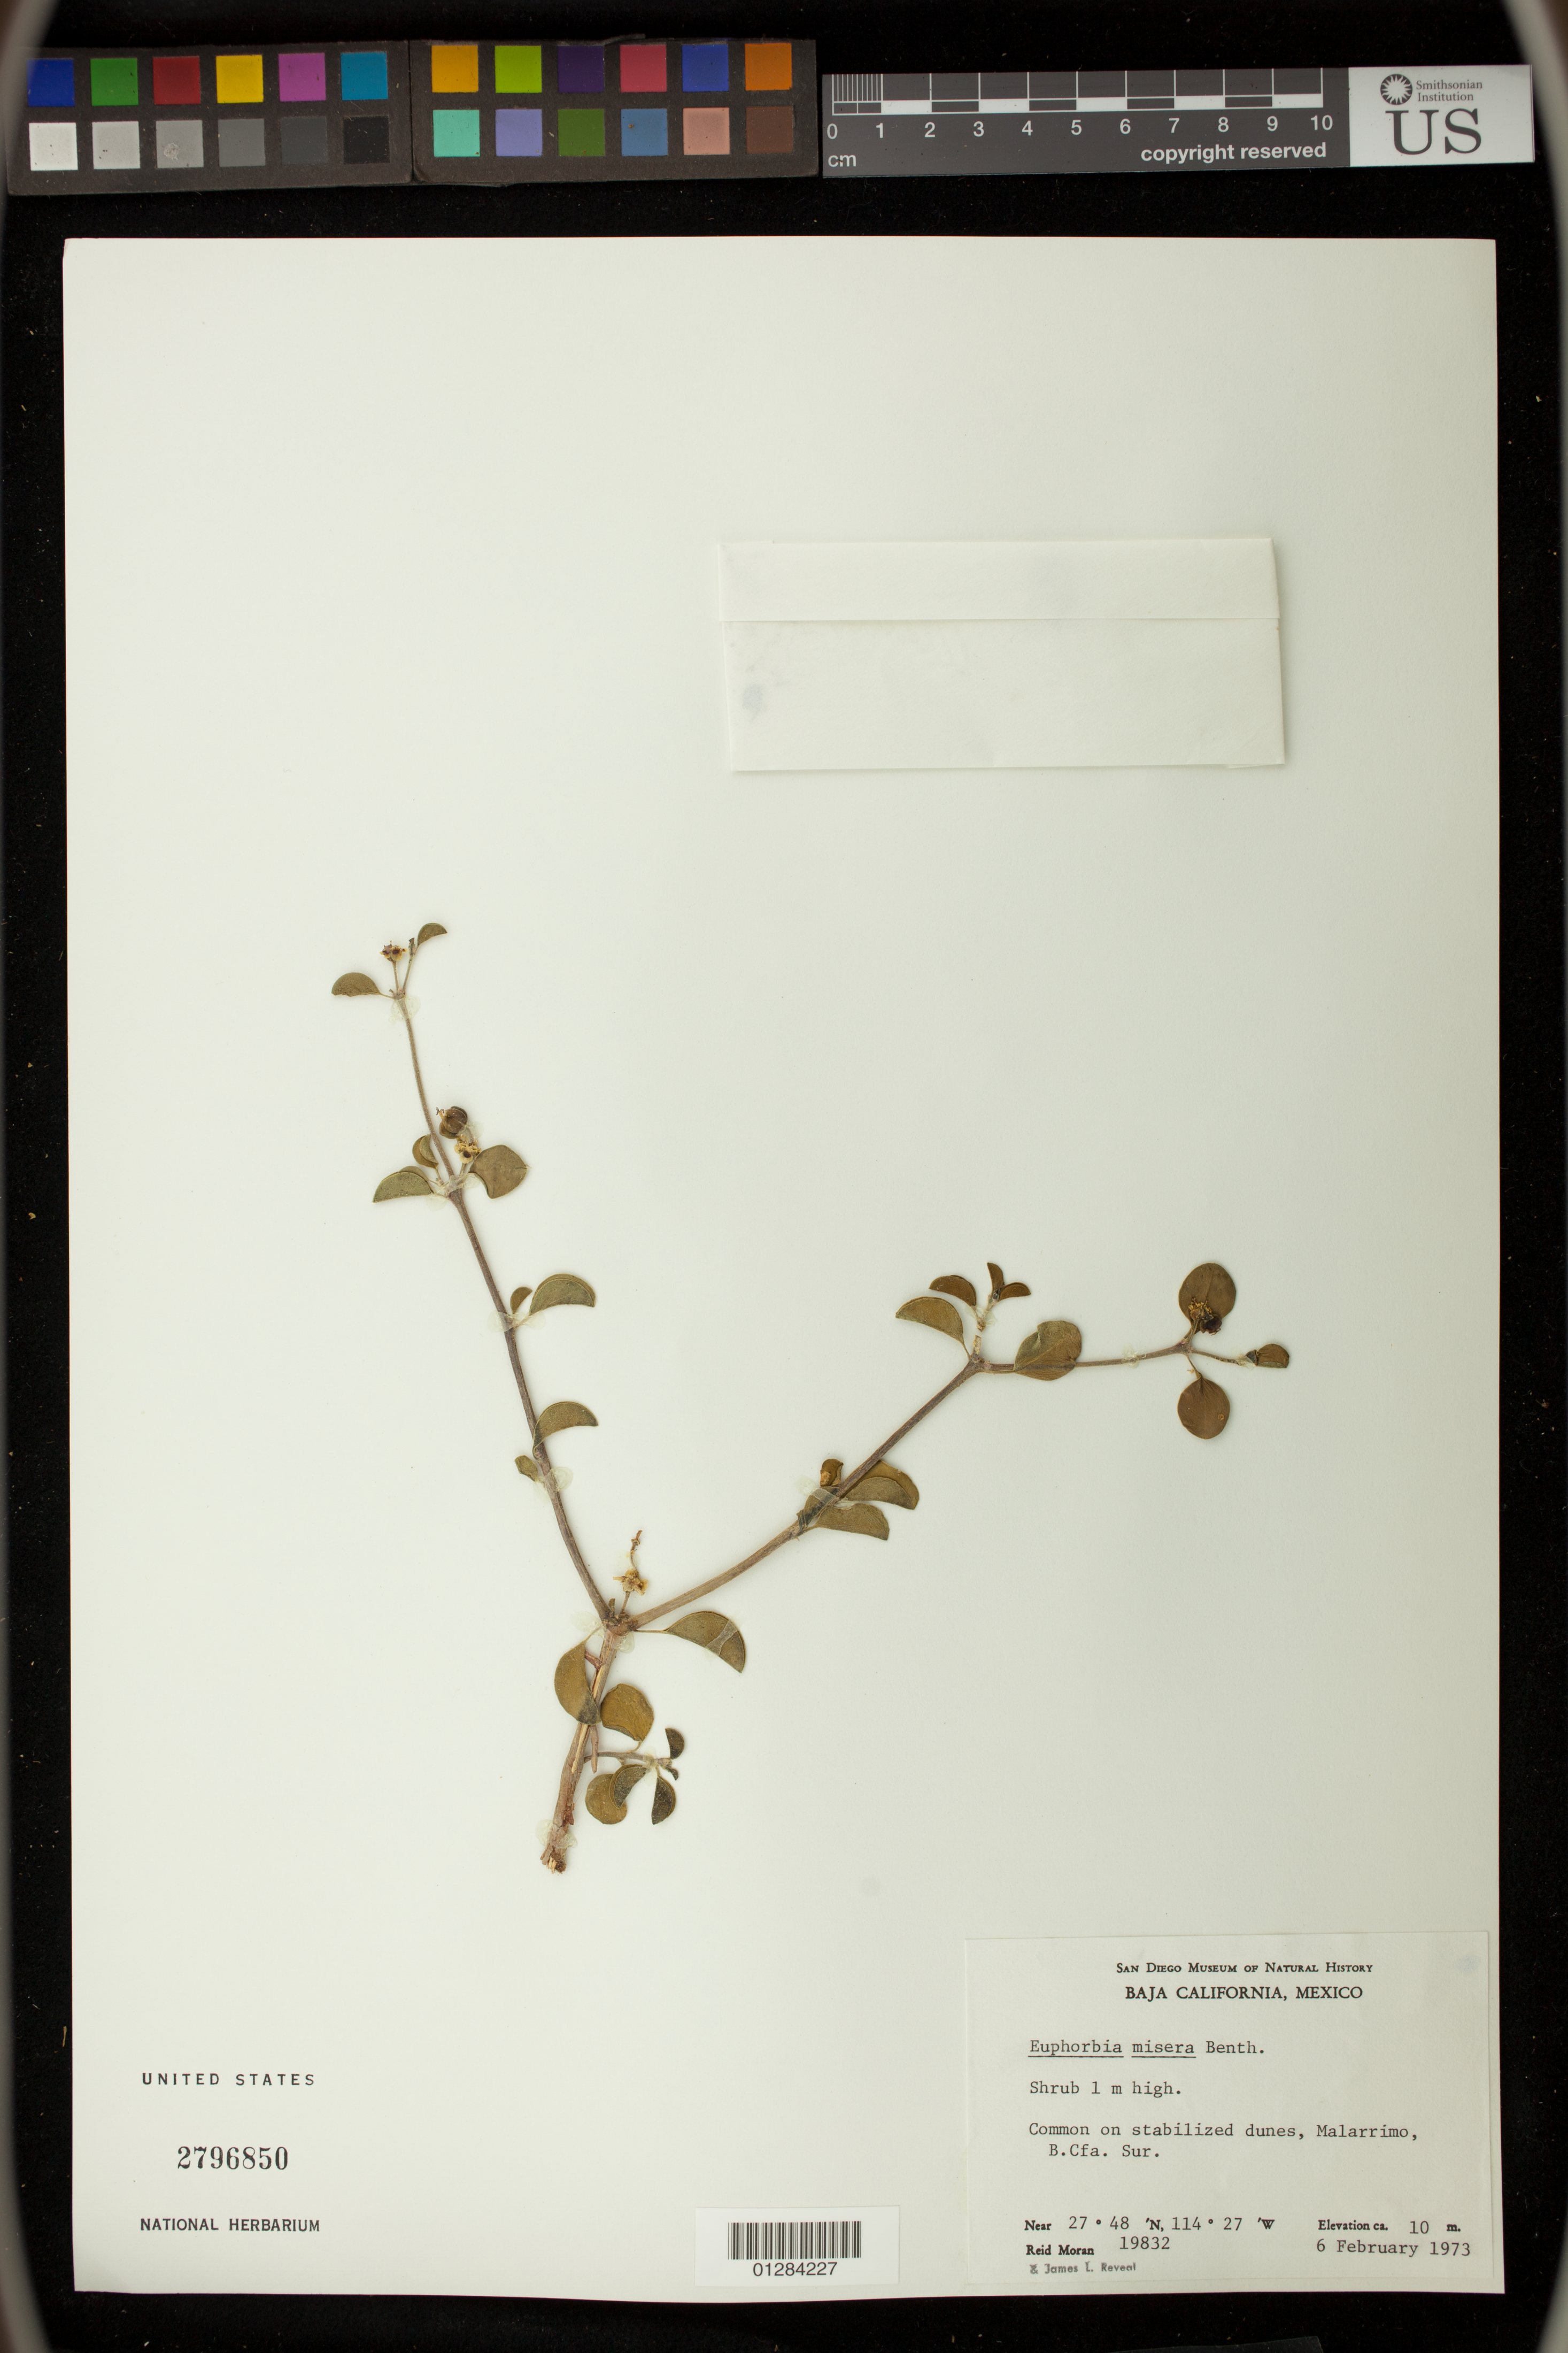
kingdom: Plantae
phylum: Tracheophyta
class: Magnoliopsida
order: Malpighiales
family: Euphorbiaceae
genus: Euphorbia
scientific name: Euphorbia misera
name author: Benth.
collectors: R. V. Moran & J. L. Reveal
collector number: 19832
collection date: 1973-02-06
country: Mexico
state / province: Baja California Sur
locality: Malarrimo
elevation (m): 10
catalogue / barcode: US 2796850